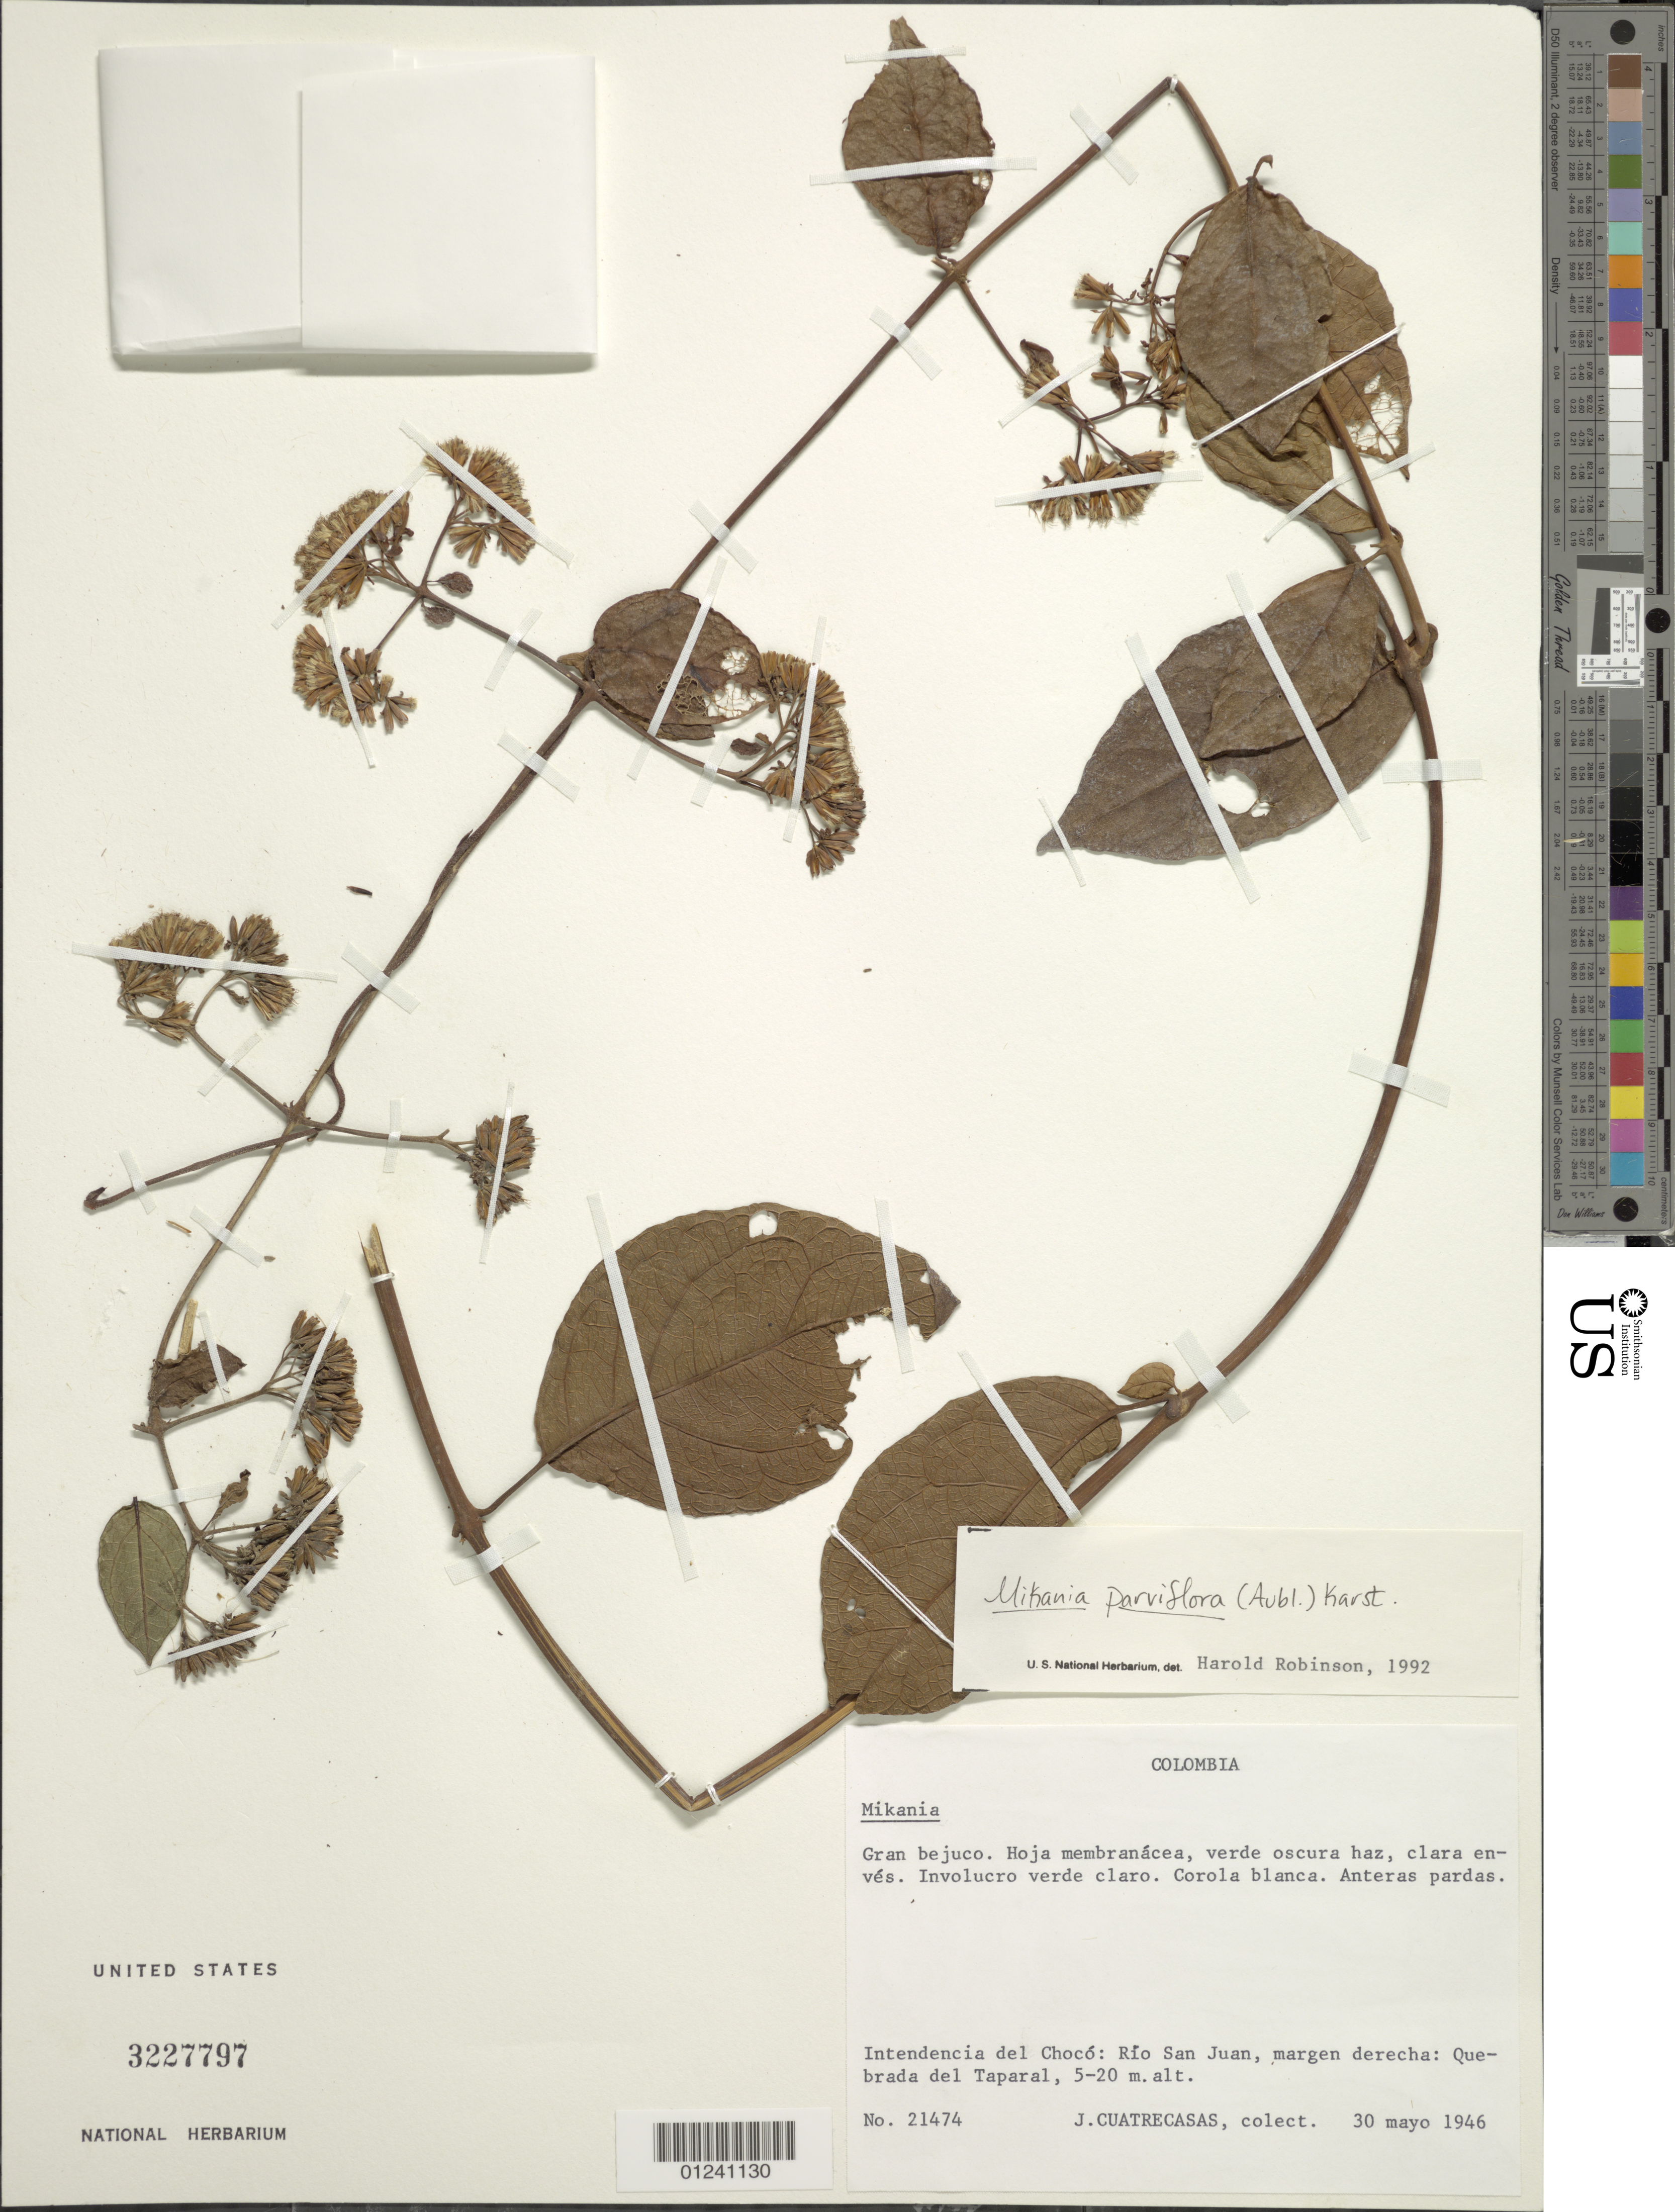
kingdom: Plantae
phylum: Tracheophyta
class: Magnoliopsida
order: Asterales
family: Asteraceae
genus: Mikania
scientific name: Mikania parviflora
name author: (Aubl.) Karst.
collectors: J. Cuatrecasas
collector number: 21474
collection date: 1946-05-30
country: Colombia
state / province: Chocó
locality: Rio San Juan, margen derecha: Quebrada del Taparal.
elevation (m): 5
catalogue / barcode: US 3227797